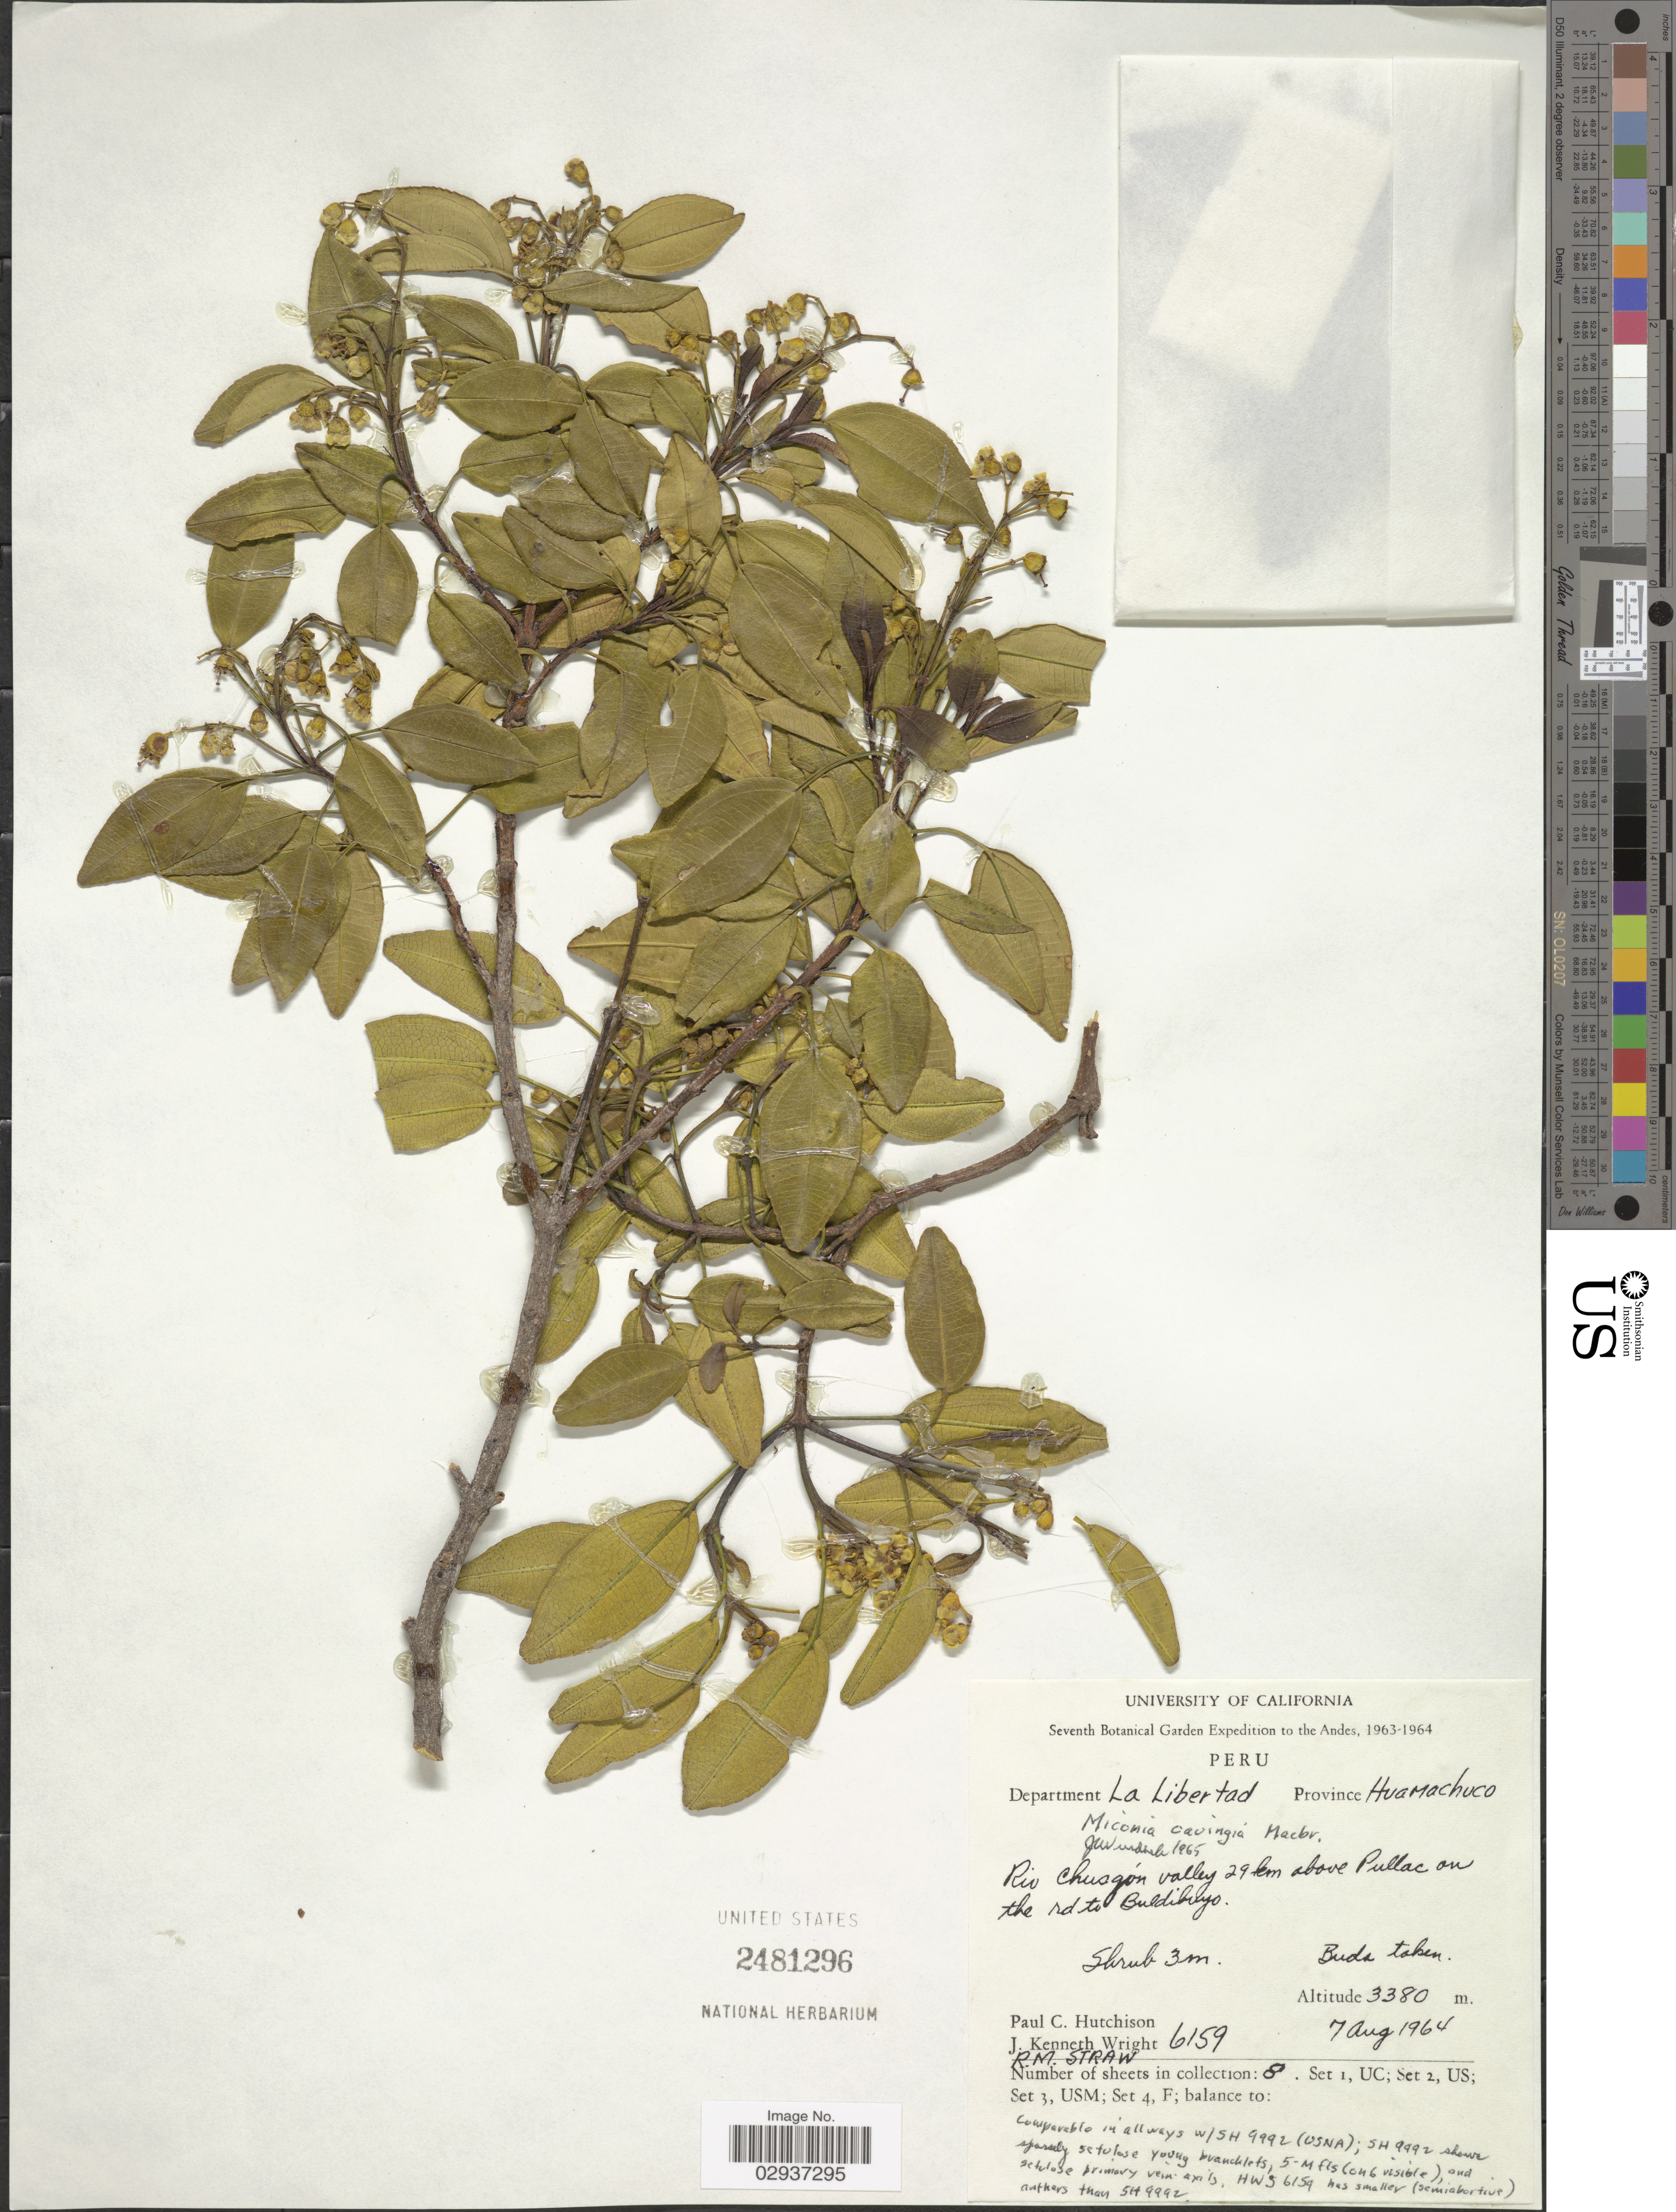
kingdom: Plantae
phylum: Tracheophyta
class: Magnoliopsida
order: Myrtales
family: Melastomataceae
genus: Miconia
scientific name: Miconia cauingia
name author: J.F. Macbr.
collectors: P. C. Hutchison, J. K. Wright & R. M. Straw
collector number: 6159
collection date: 1964-08-07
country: Peru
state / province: La Libertad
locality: Andes. Department La Libertad. Province Huamachuco. Rio Chusgón valley 29 km above Pullac on the rd to Buldibuyo.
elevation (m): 3380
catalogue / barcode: US 2481296